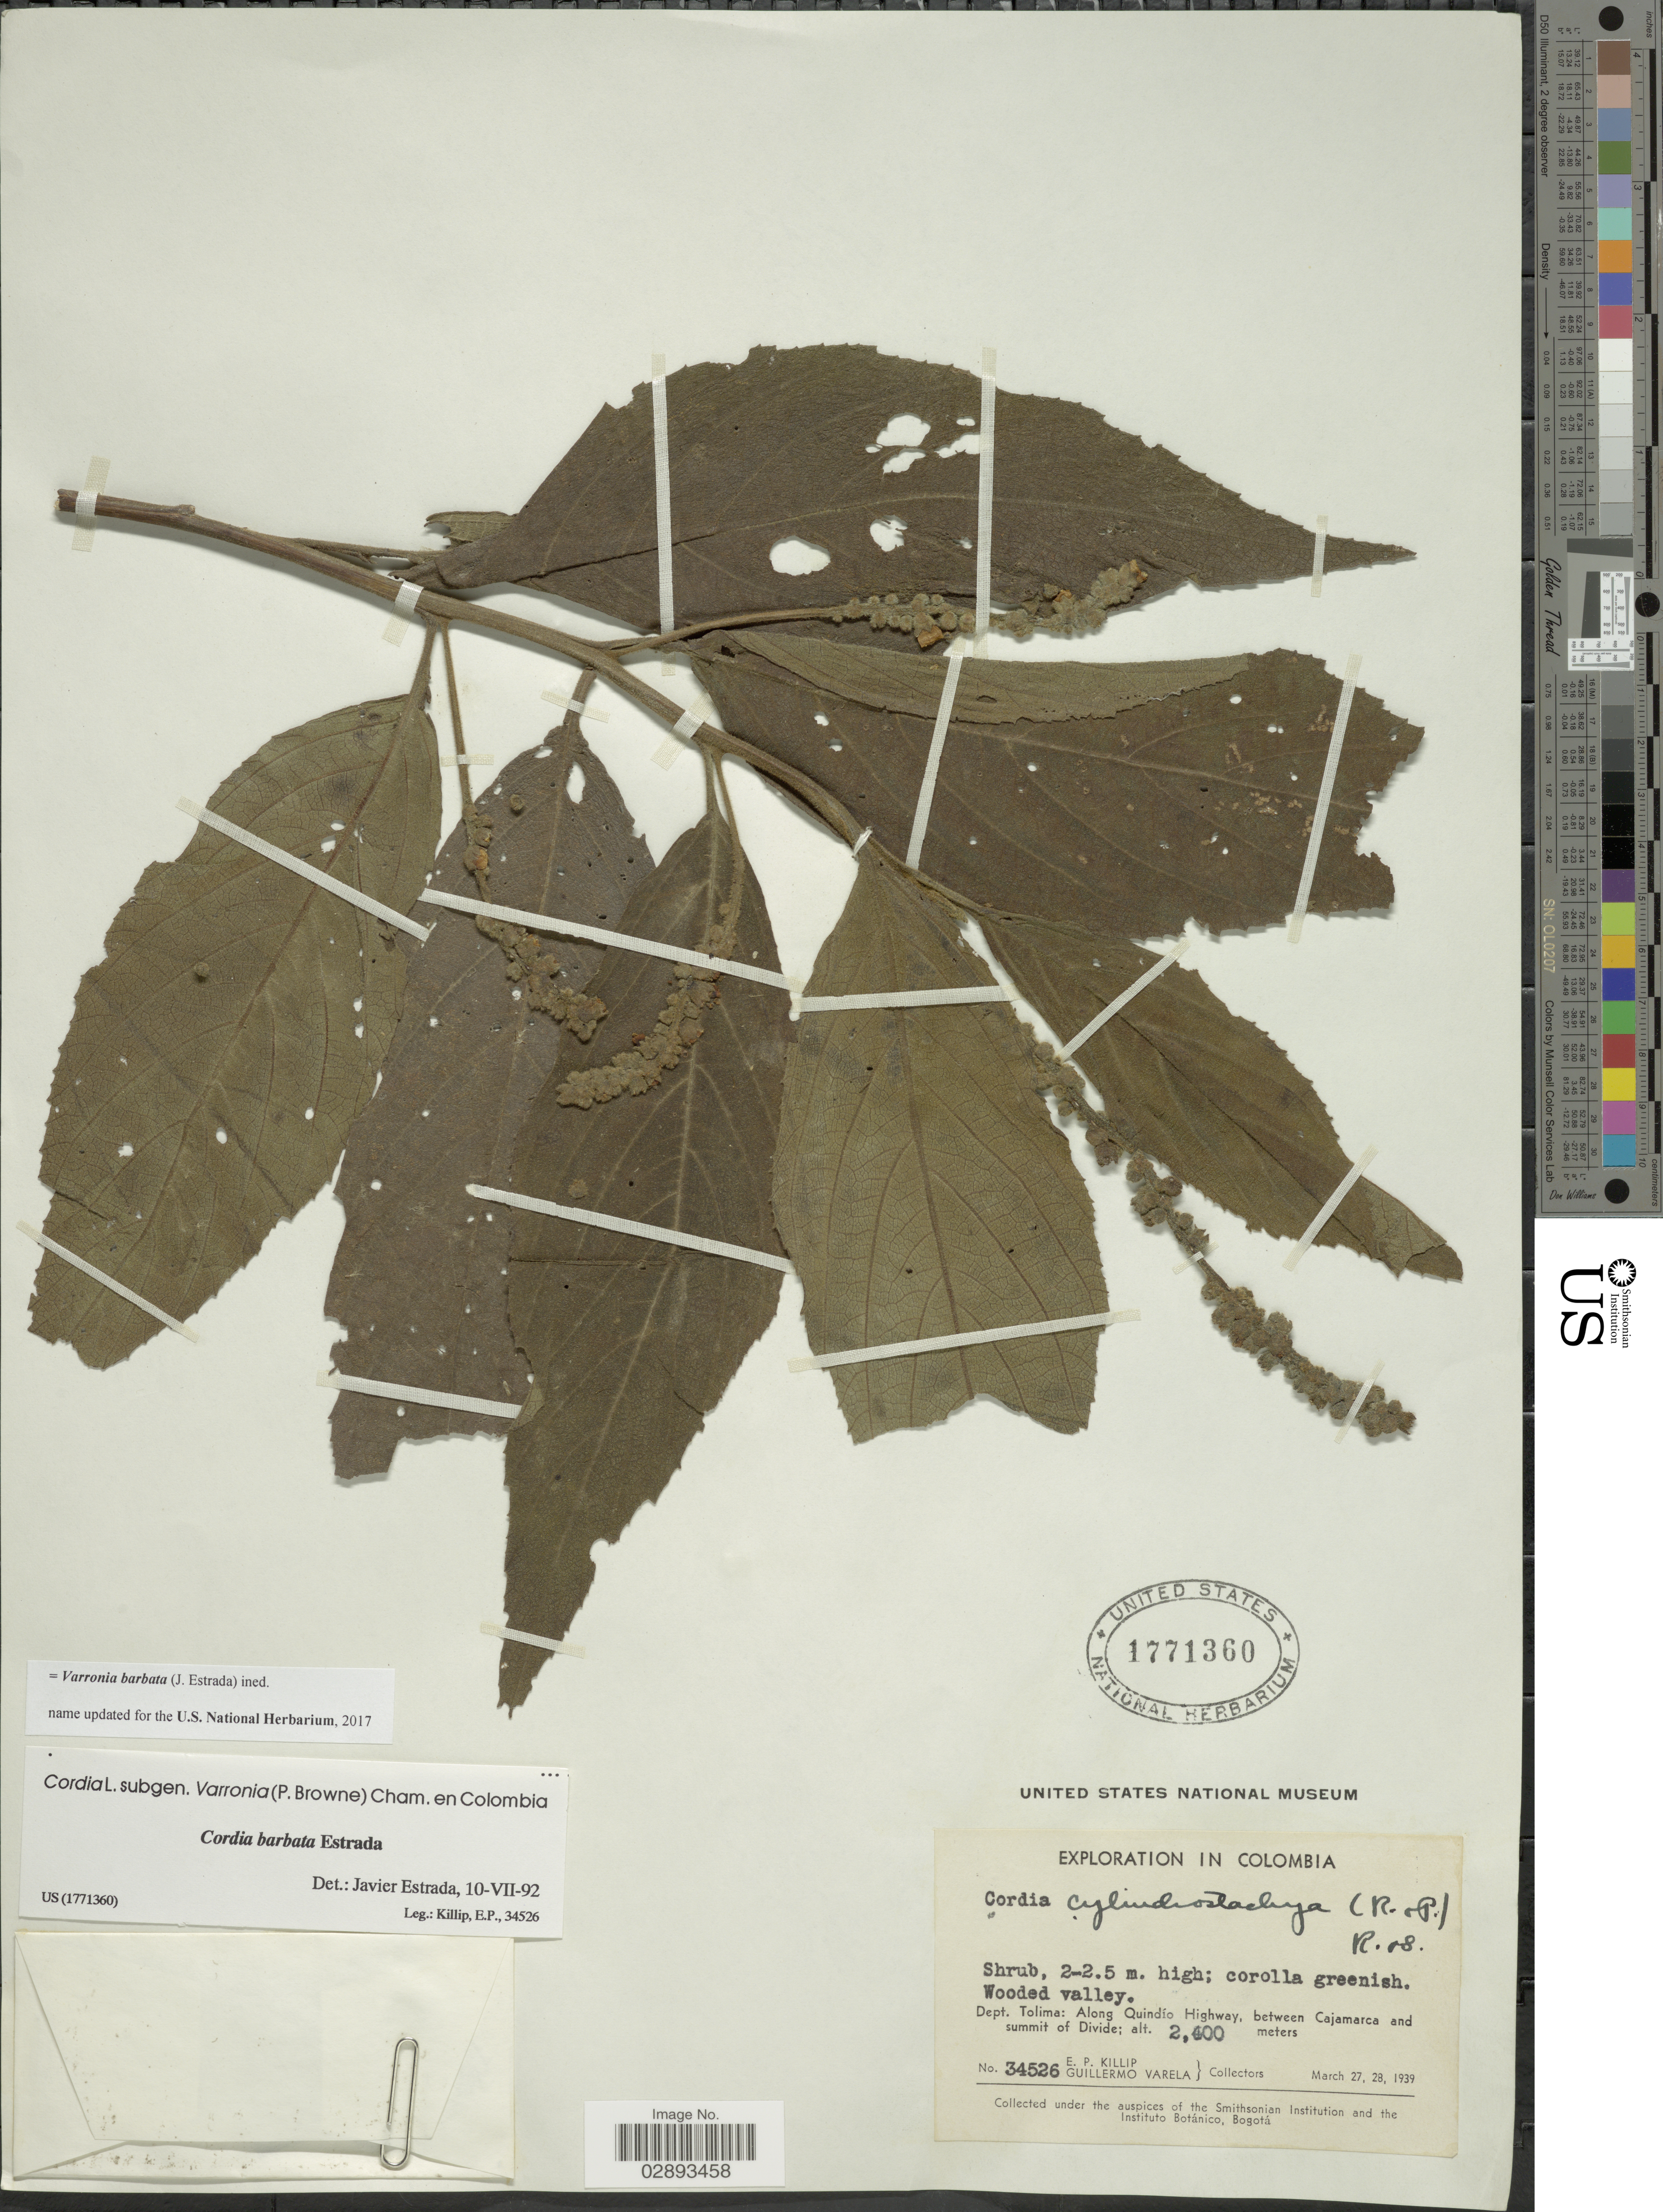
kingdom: Plantae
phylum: Tracheophyta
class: Magnoliopsida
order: Boraginales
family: Cordiaceae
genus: Varronia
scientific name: Varronia barbata (J. Estrada) comb. nov. ined.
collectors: E. P. Killip & G. Varela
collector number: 34526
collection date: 1939-03-27/1939-03-28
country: Colombia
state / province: Tolima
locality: Dept. Tolima, Along Quindío Highway, between Cajamarca and summit of Divide.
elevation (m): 2400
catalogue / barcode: US 1771360